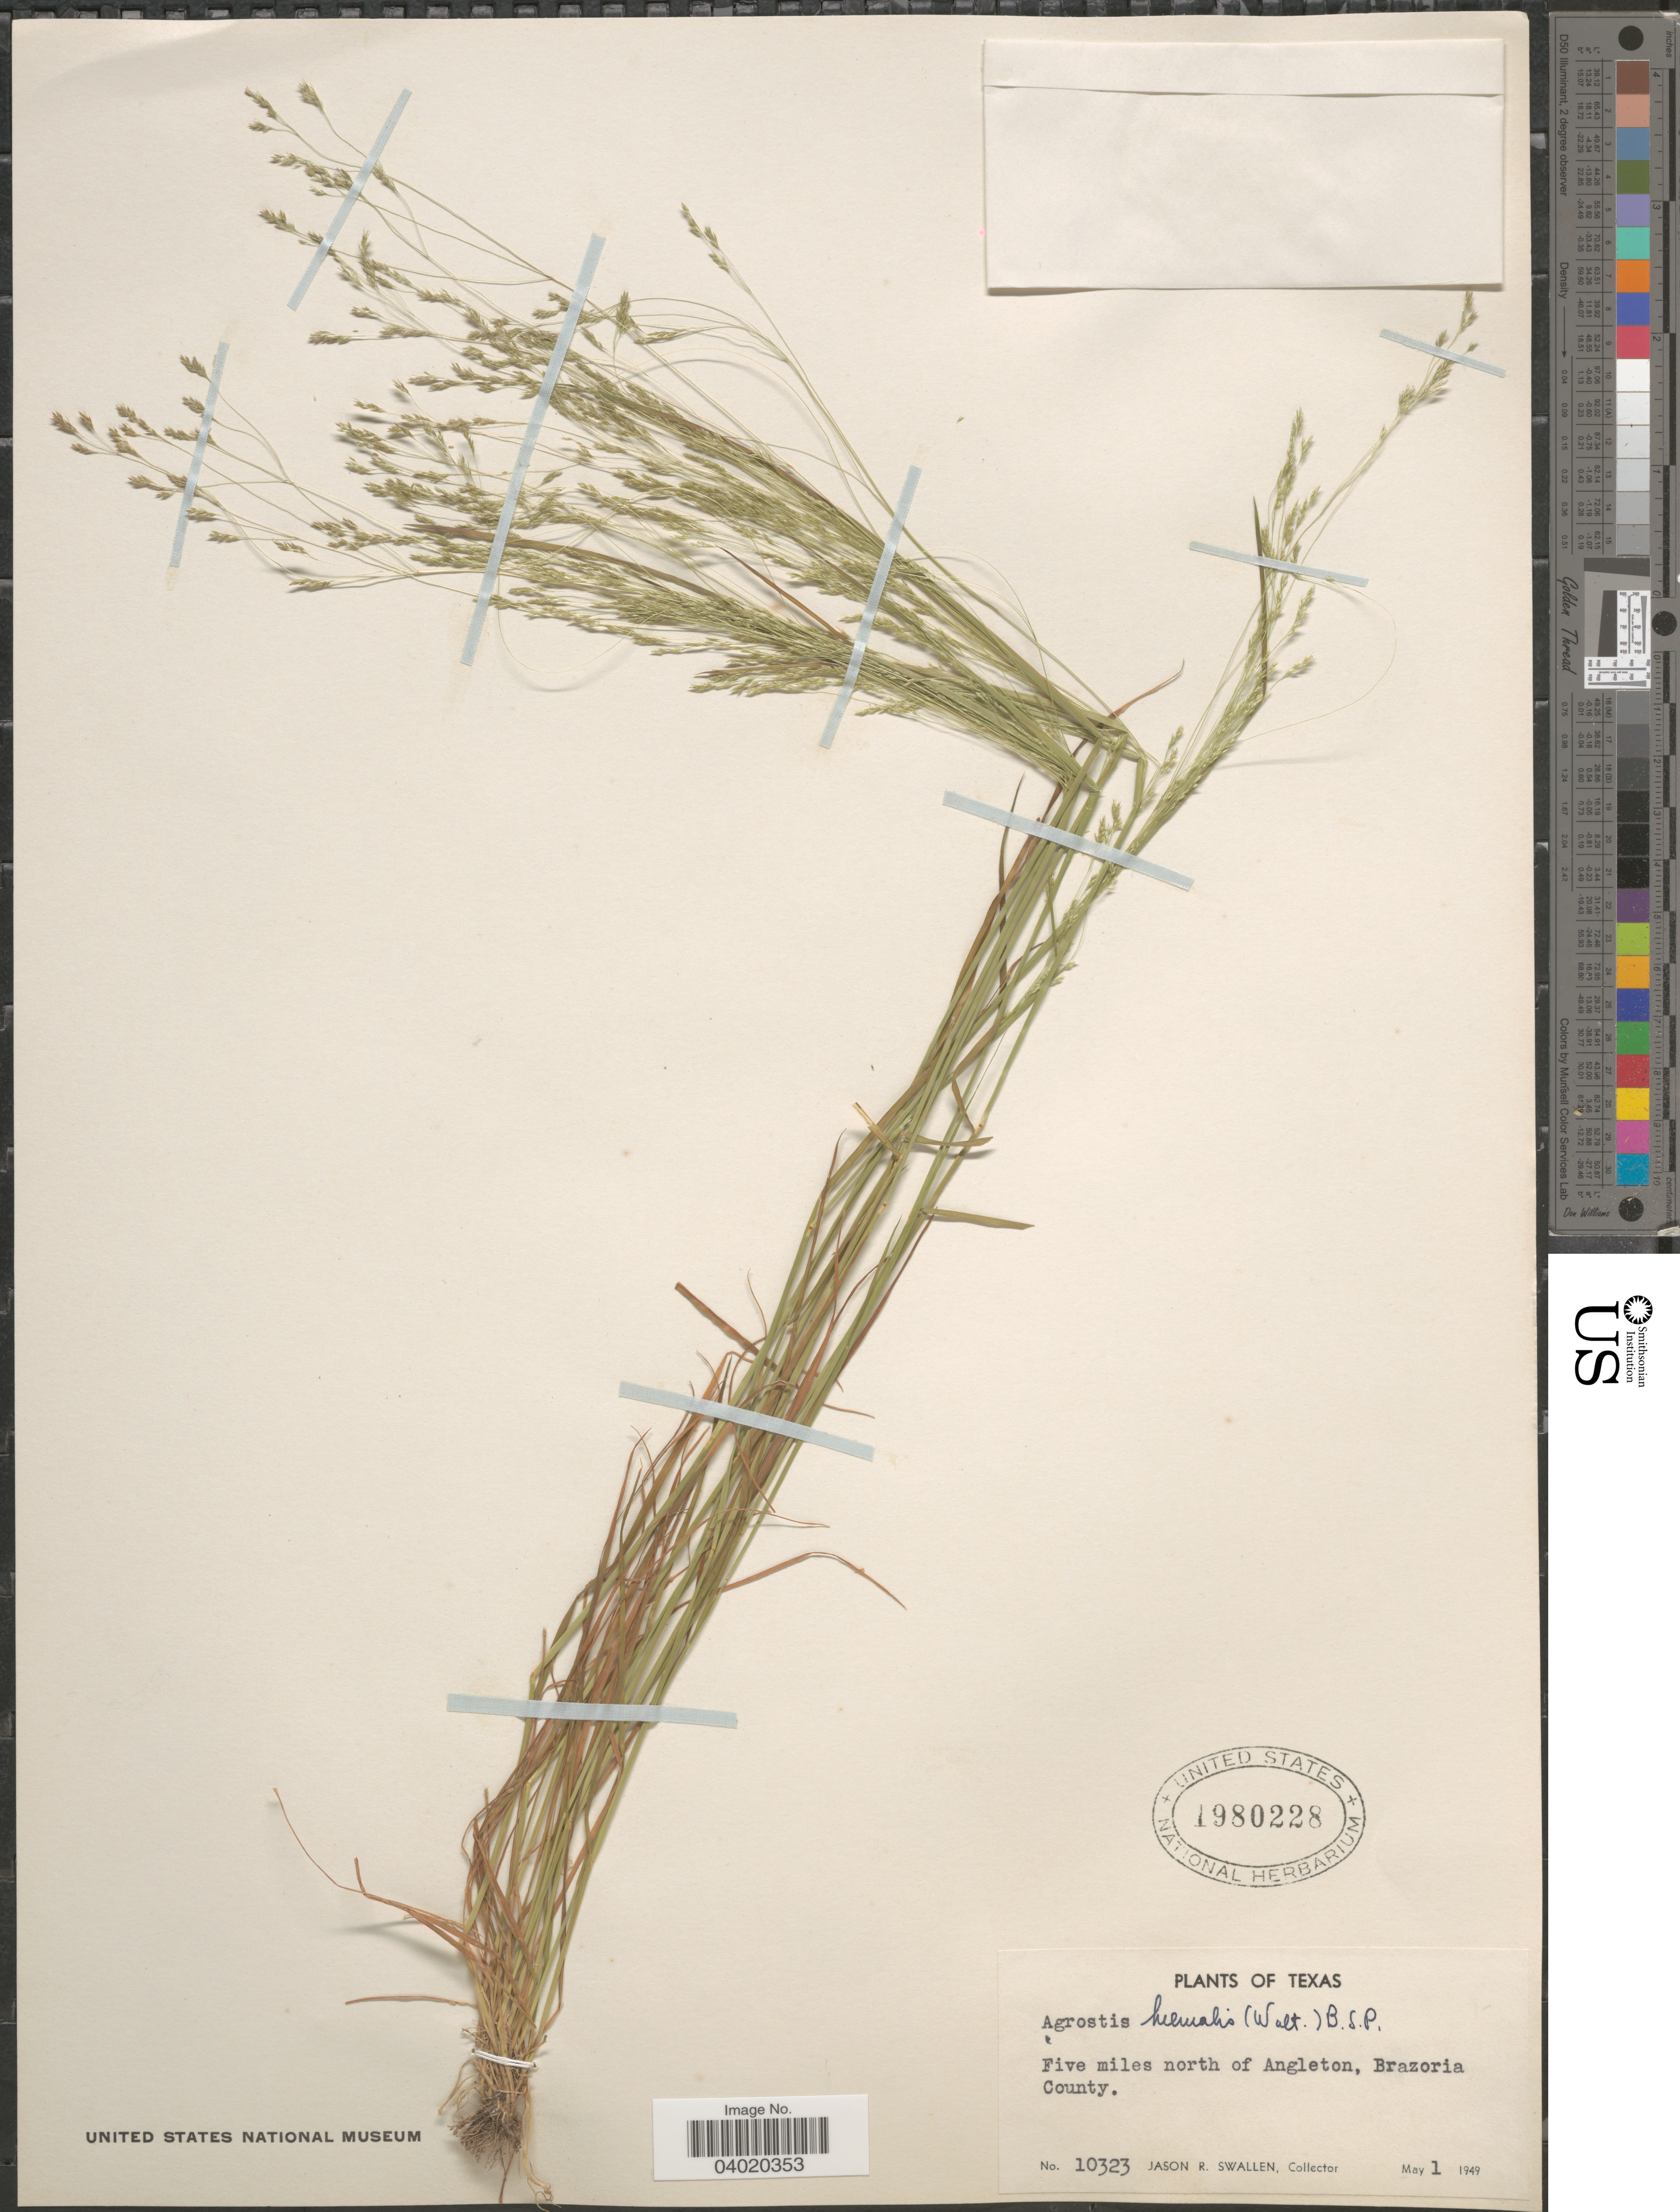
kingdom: Plantae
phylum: Tracheophyta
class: Liliopsida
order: Poales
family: Poaceae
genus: Agrostis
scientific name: Agrostis hyemalis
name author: (Walter) Britton et al.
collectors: J. R. Swallen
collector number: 10323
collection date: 1949-05-01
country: United States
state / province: Texas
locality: Five miles north of Angleton, Brazoria County.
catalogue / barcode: US 1980228